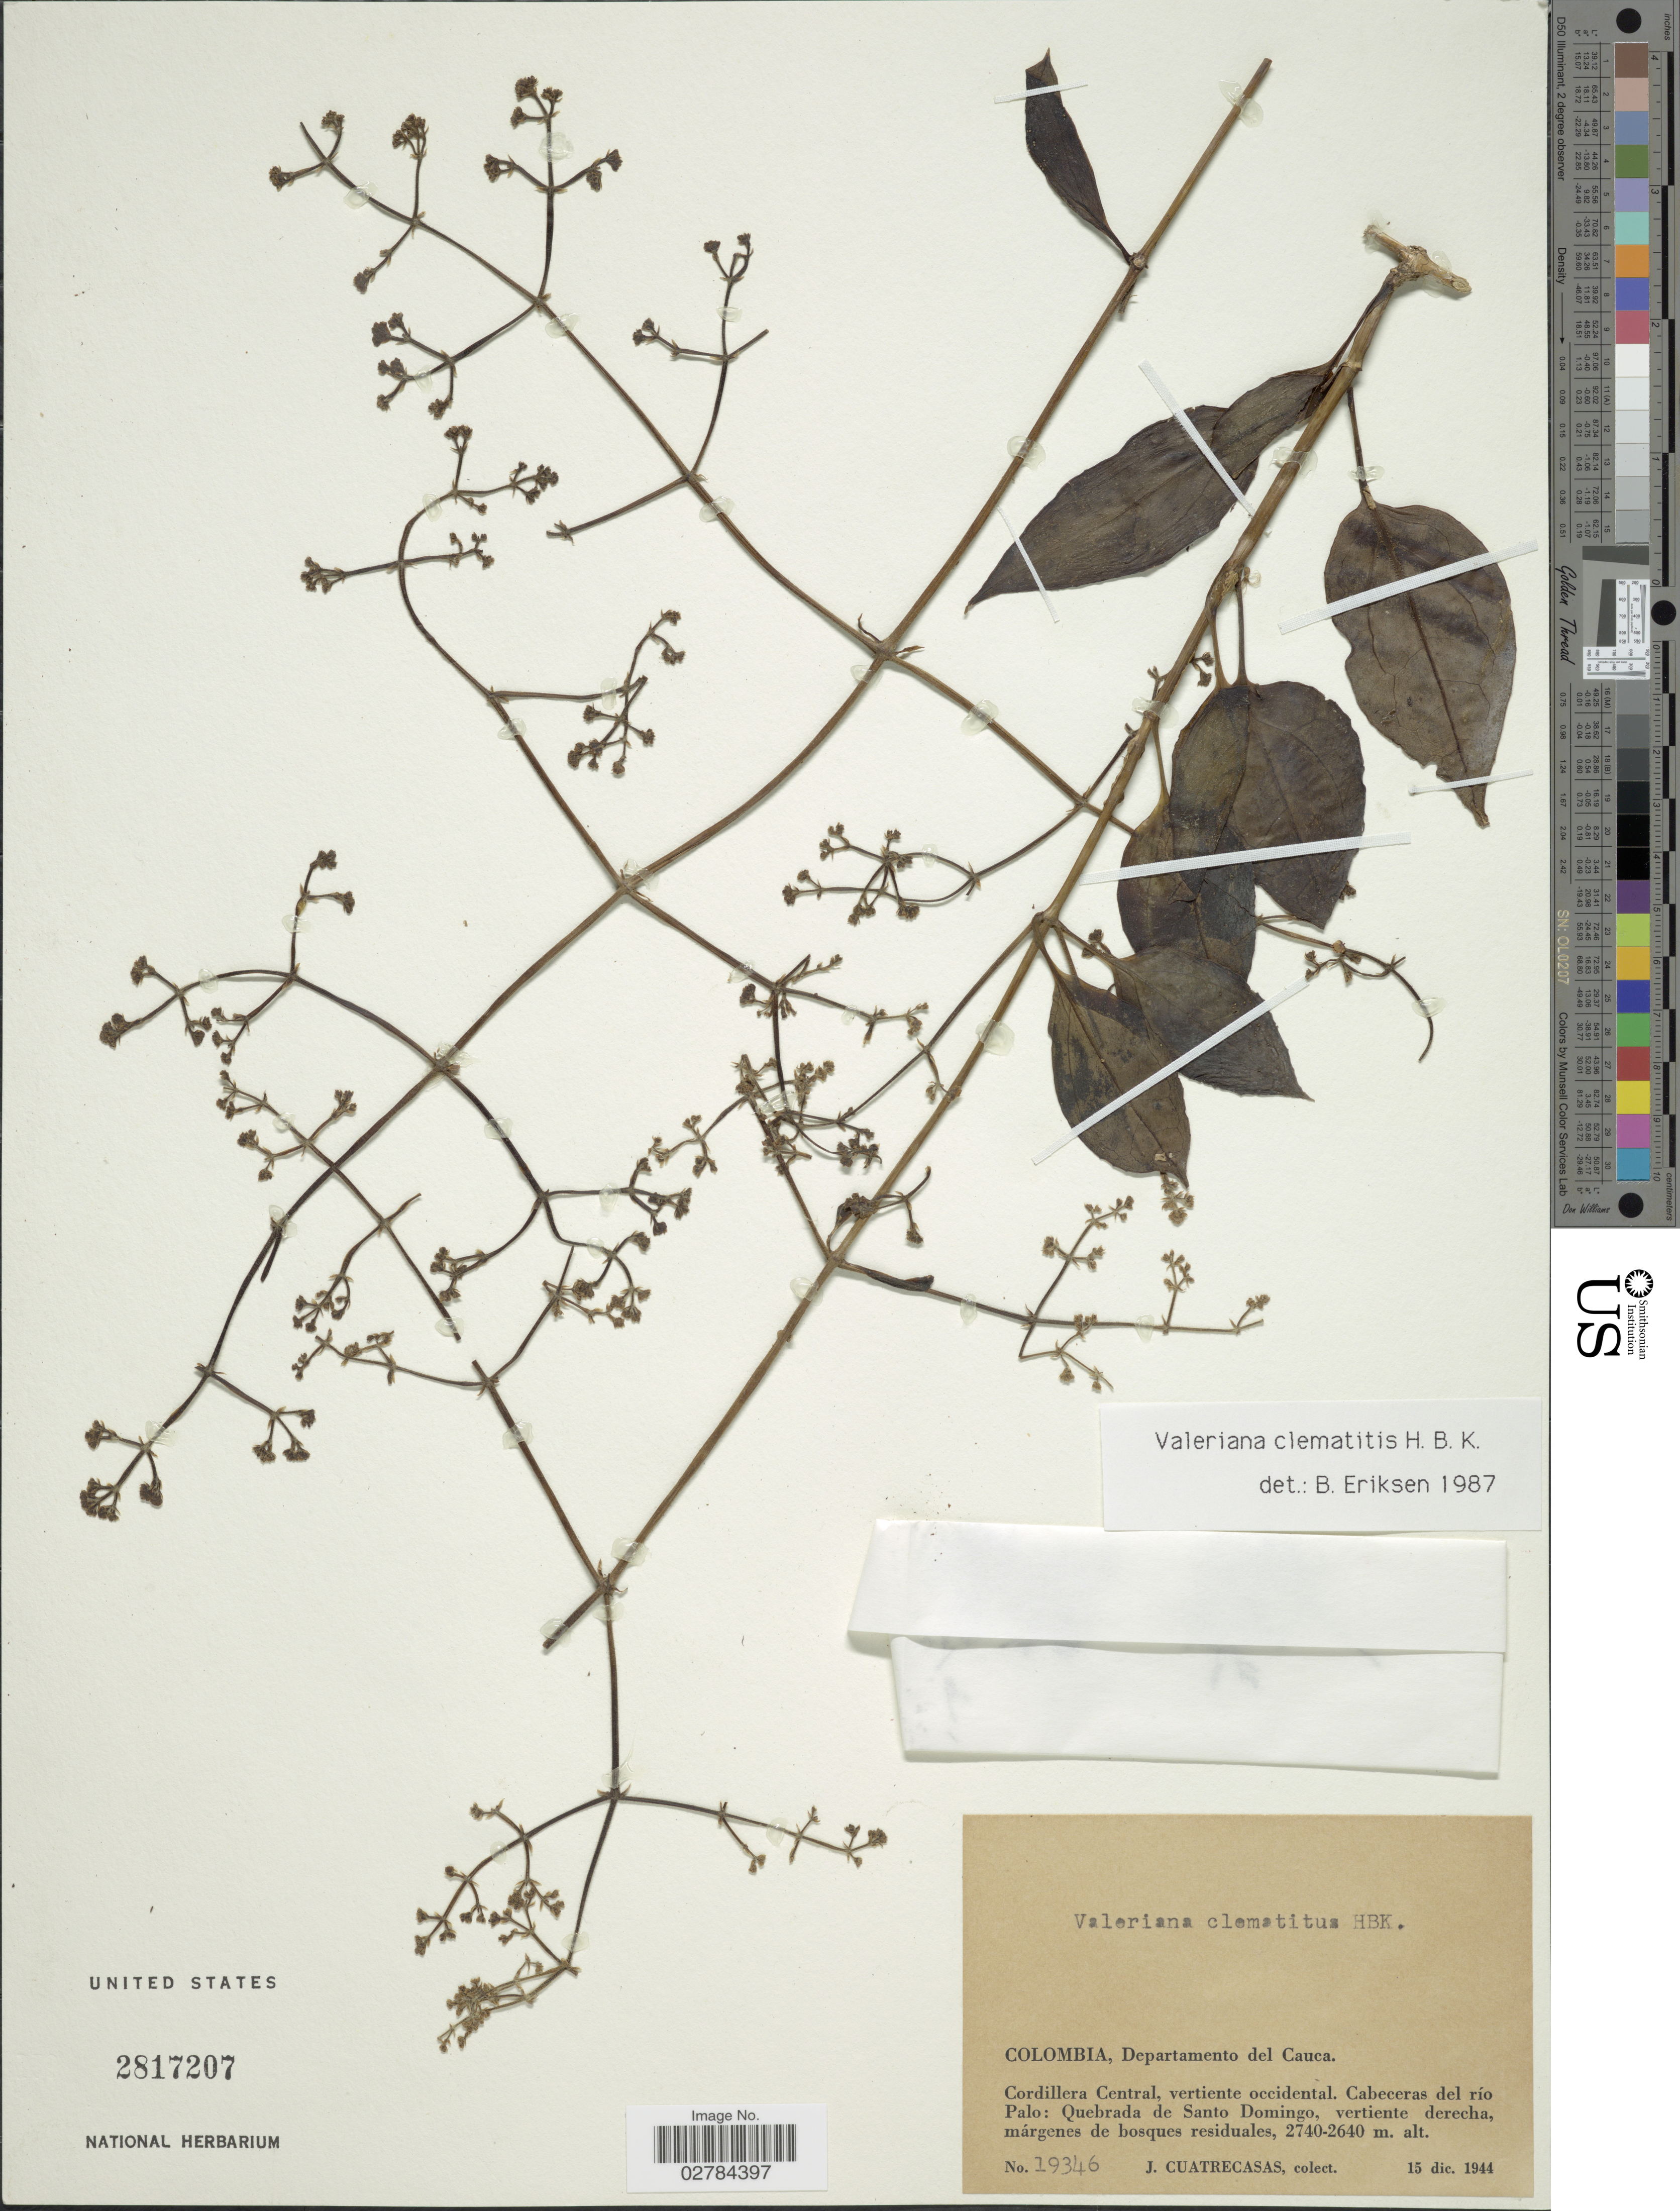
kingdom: Plantae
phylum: Tracheophyta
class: Magnoliopsida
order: Dipsacales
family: Caprifoliaceae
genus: Valeriana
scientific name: Valeriana clematitis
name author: Kunth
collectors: J. Cuatrecasas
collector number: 19346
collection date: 1944-12-15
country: Colombia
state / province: Cauca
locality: Departamento del Cauca. Cordillera Central, vertiente occidental. Cabeceras del río Palo: Quebrada de Santo Domingo, vertiente derecha.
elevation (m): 2640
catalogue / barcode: US 2817207